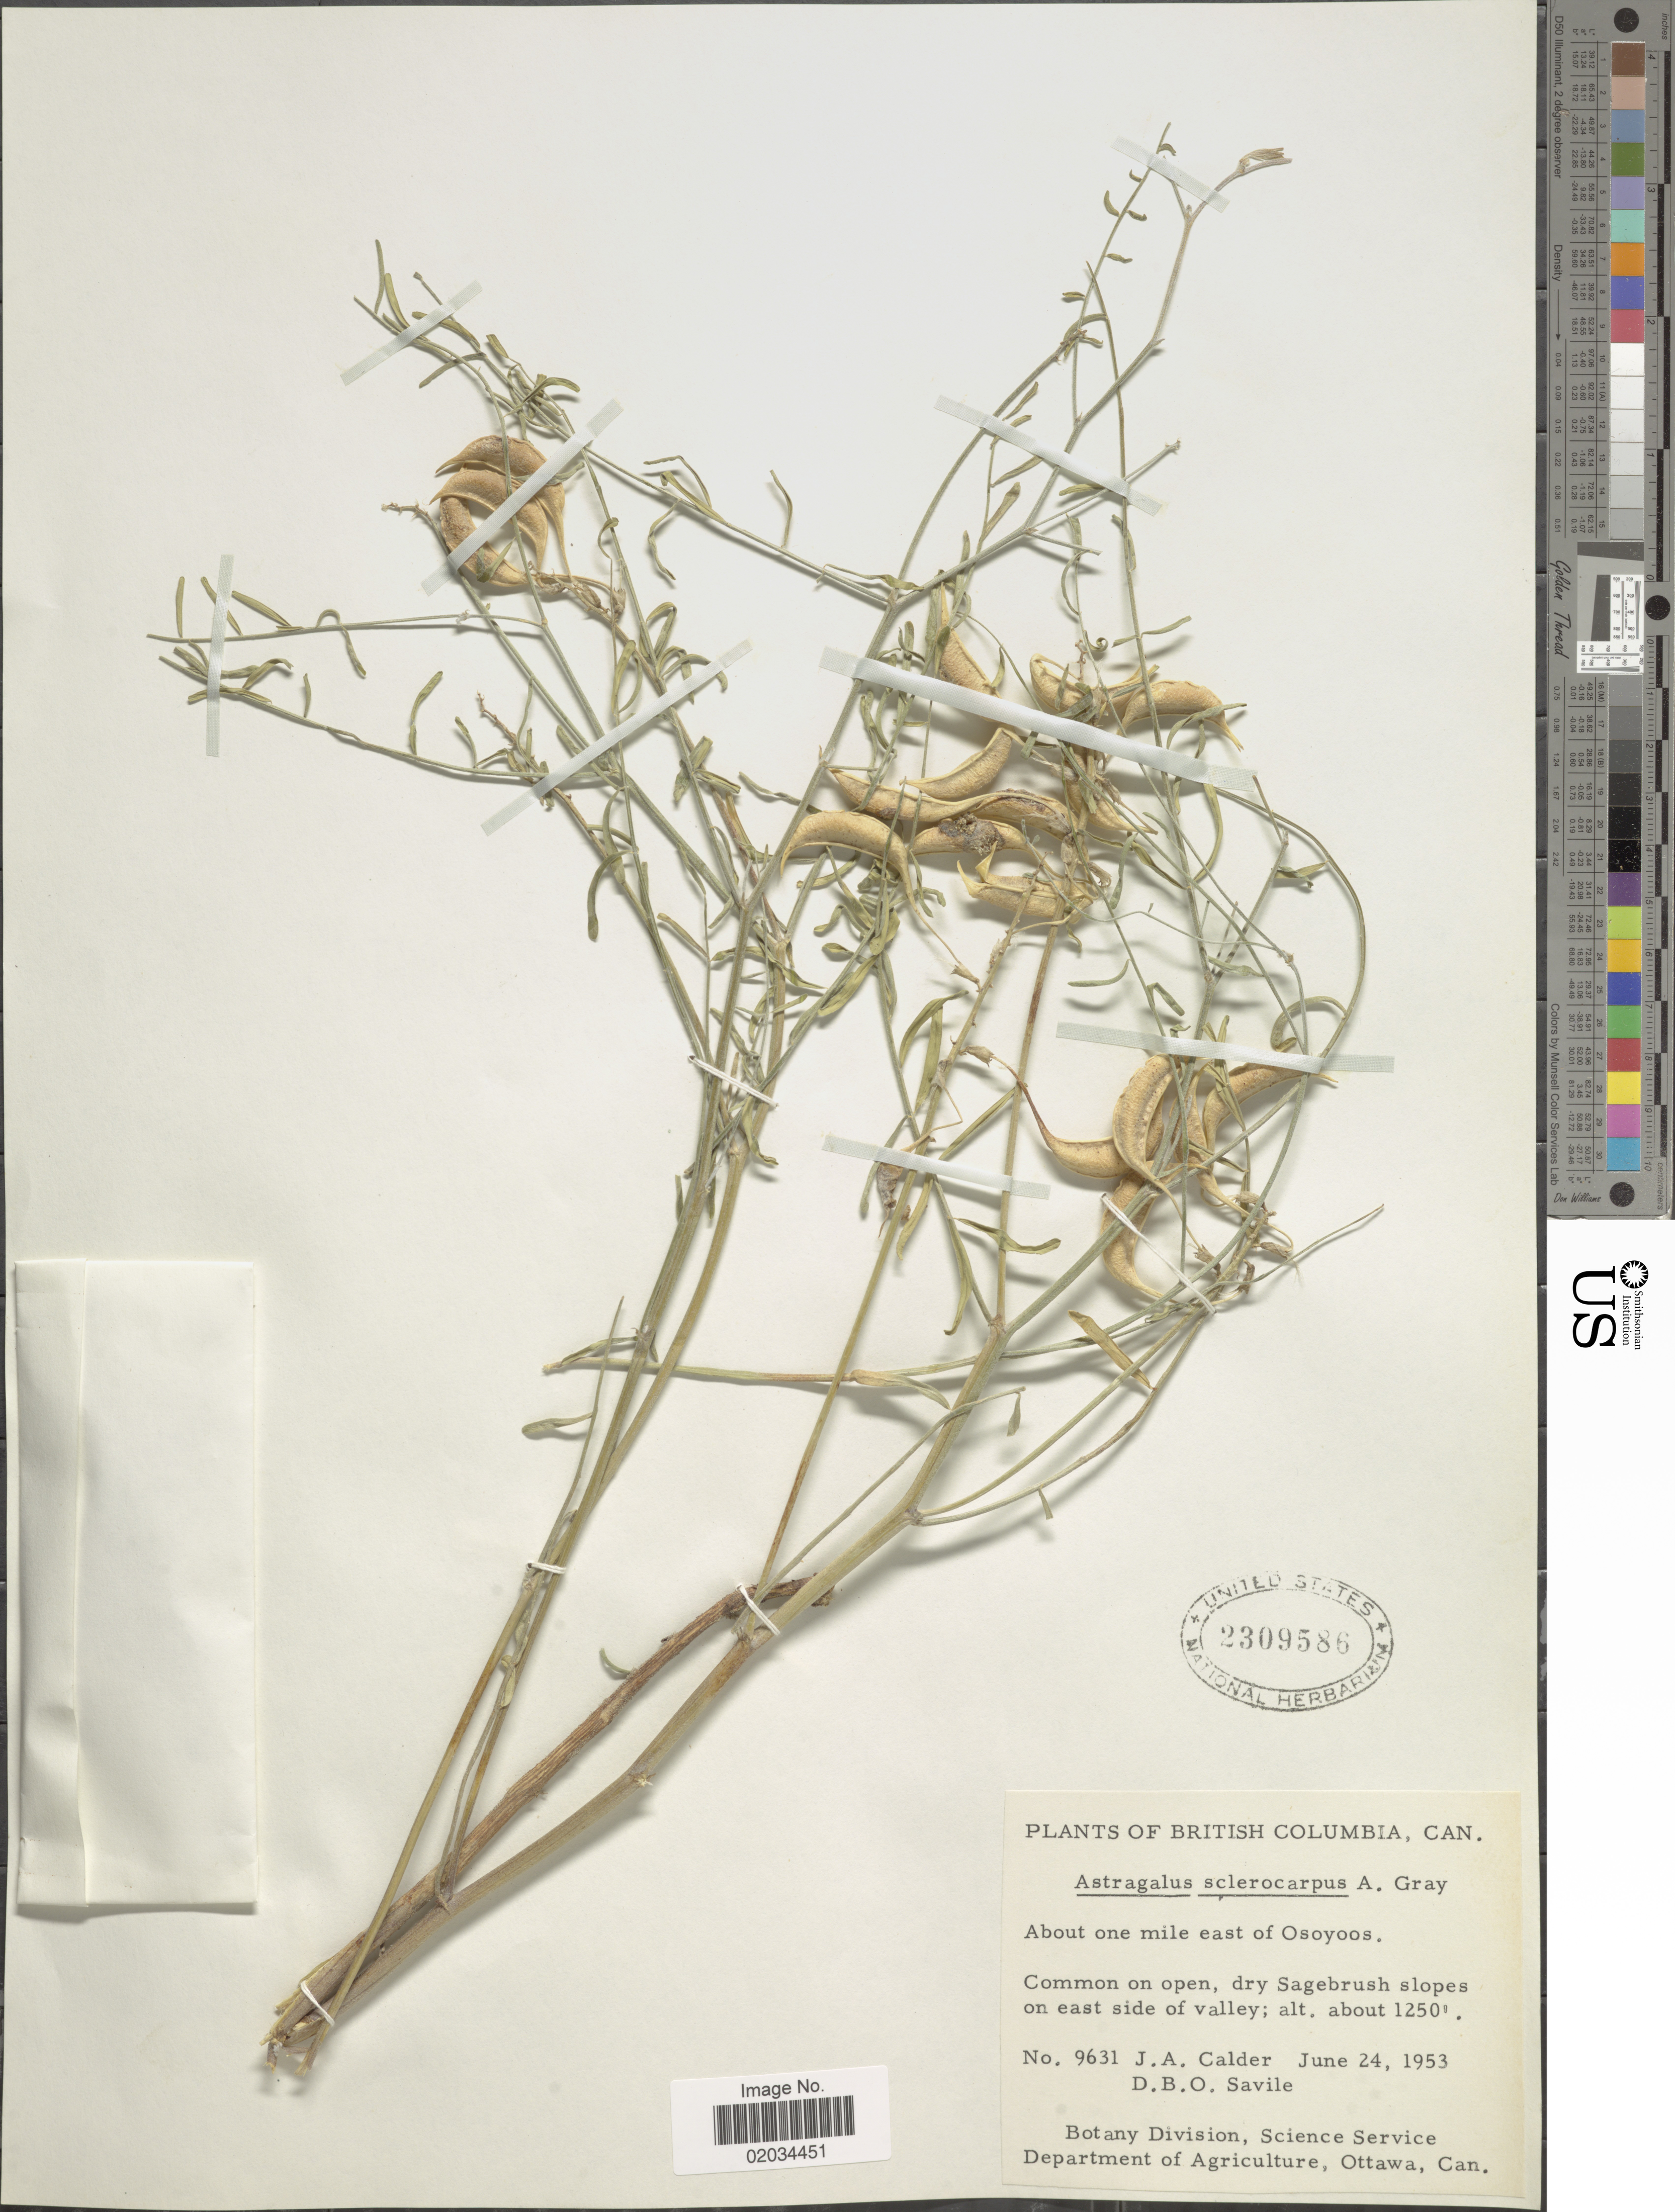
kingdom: Plantae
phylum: Tracheophyta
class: Magnoliopsida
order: Fabales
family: Fabaceae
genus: Astragalus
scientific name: Astragalus sclerocarpus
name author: A. Gray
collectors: J. A. Calder & D. Savile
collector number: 9631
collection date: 1953-06-24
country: Canada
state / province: British Columbia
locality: About one mile east of Osoyoos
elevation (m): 381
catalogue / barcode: US 2309586